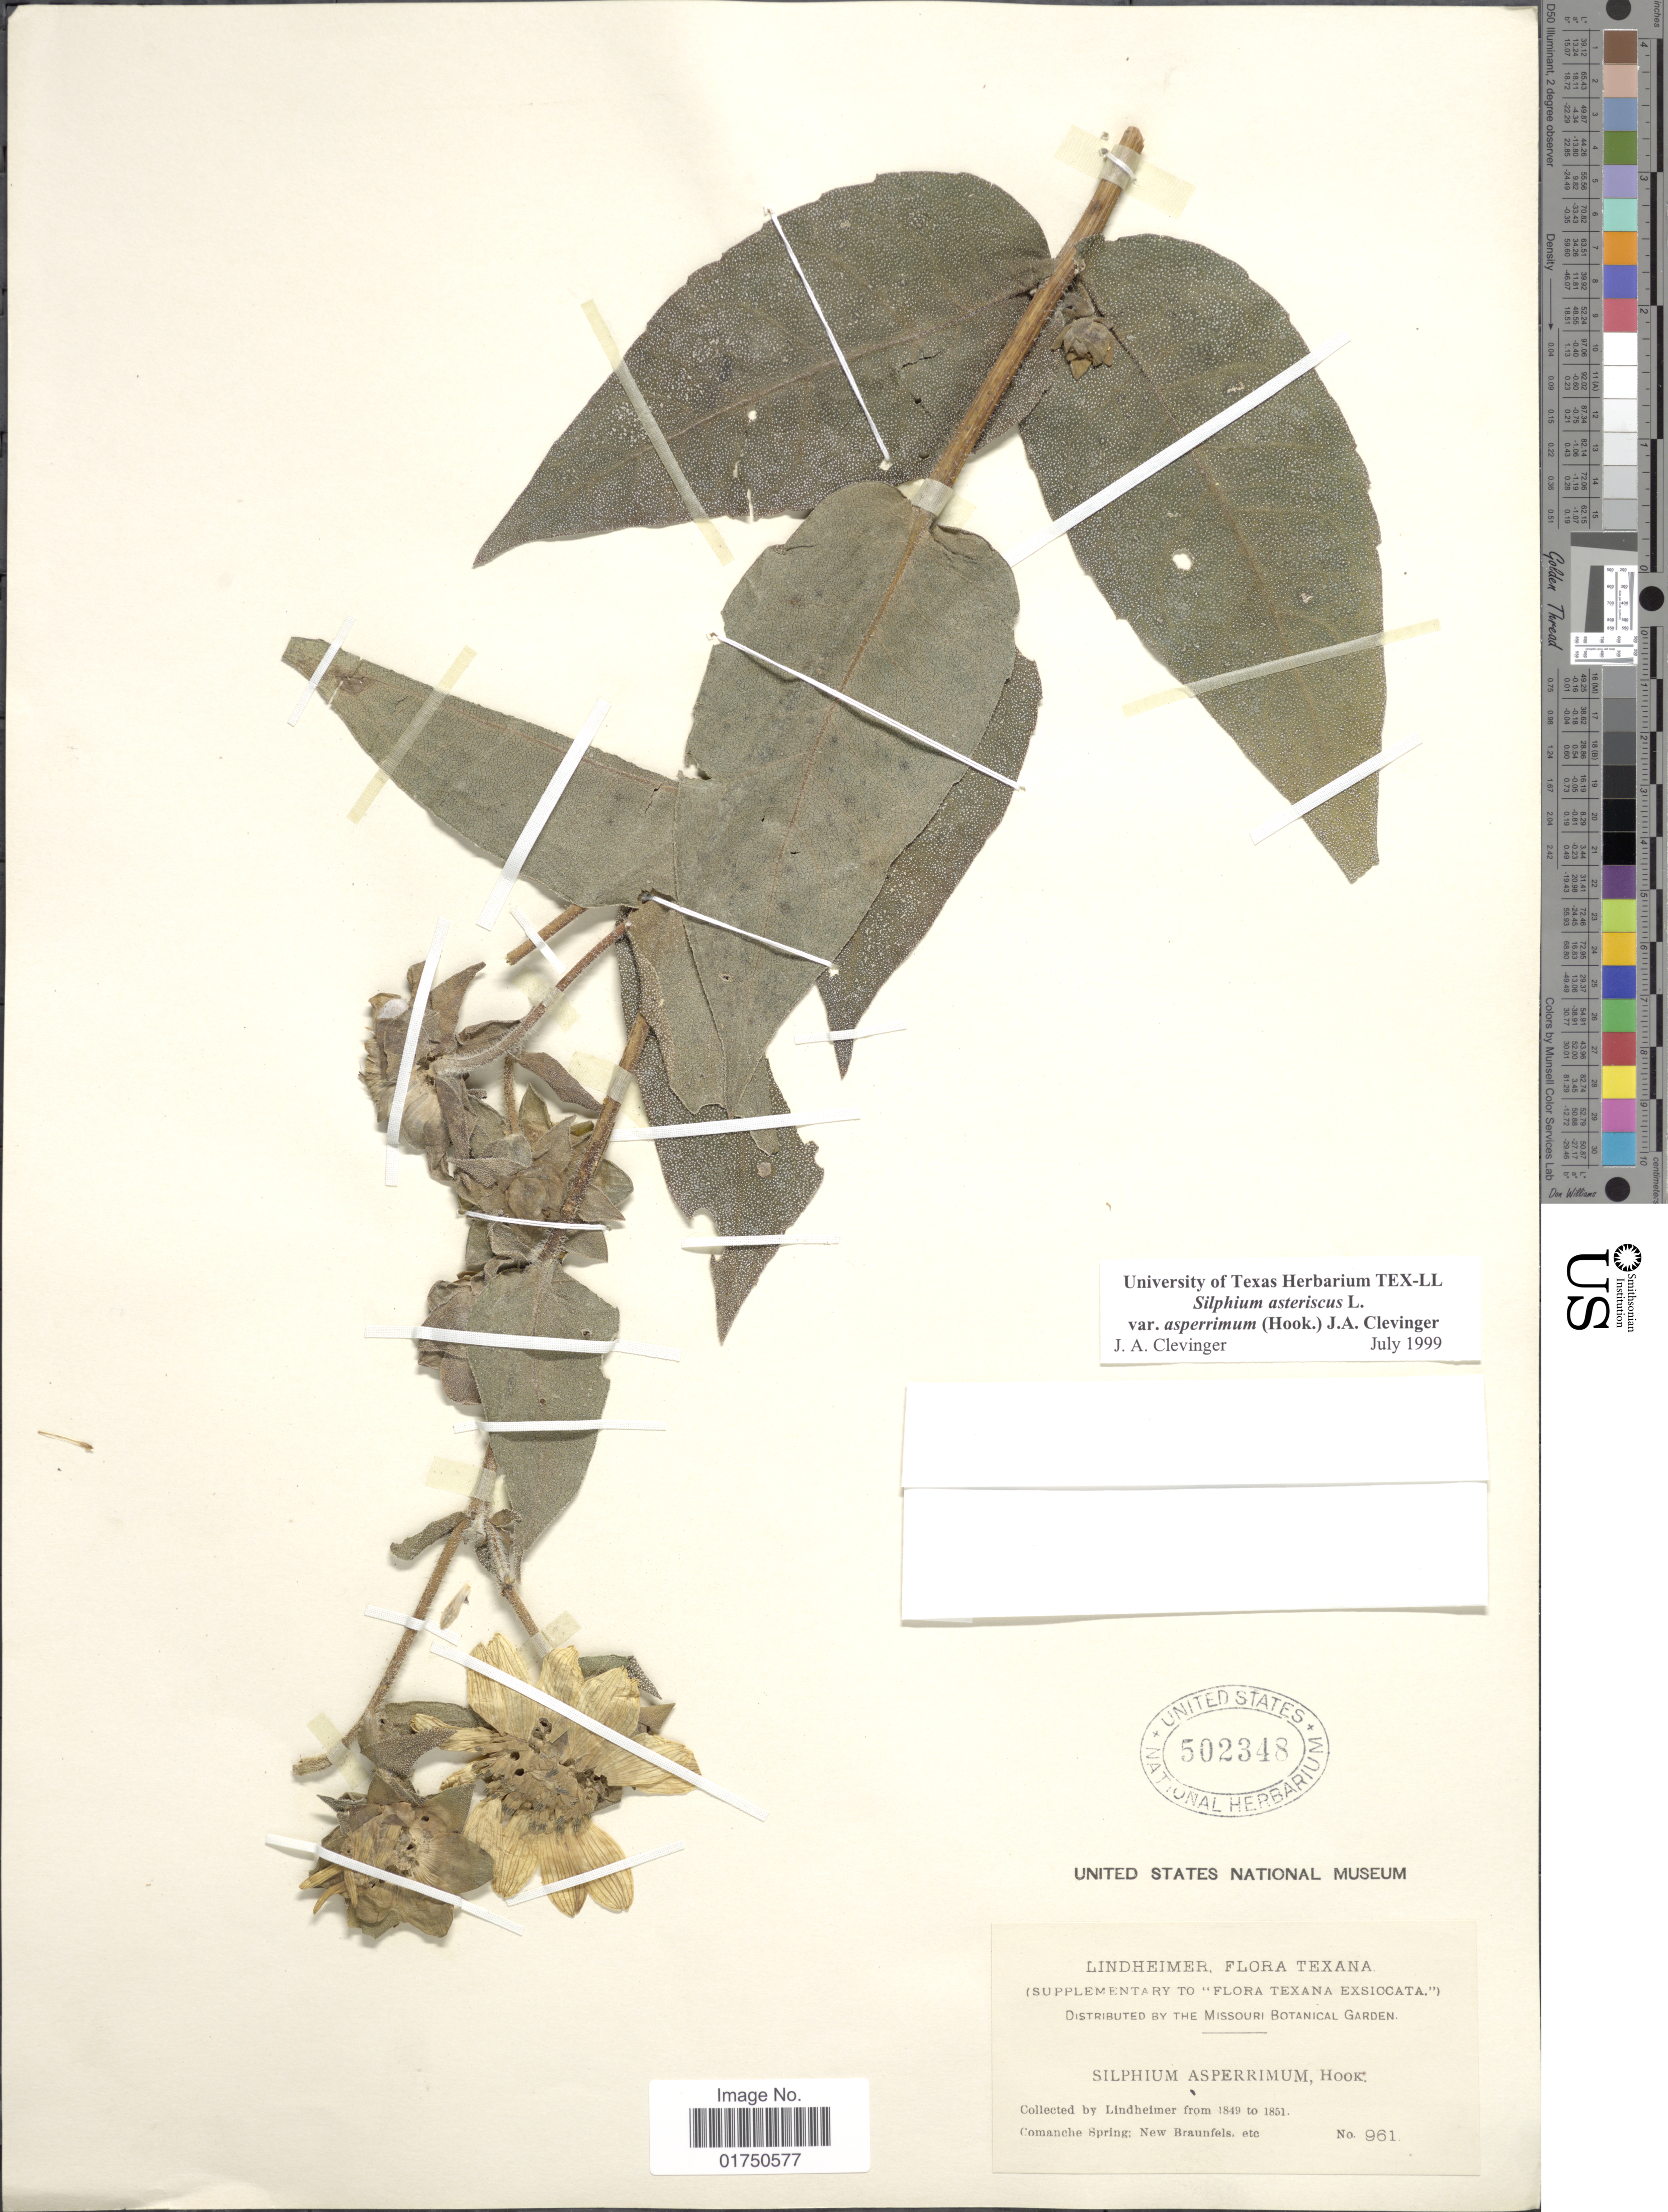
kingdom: Plantae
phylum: Tracheophyta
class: Magnoliopsida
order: Asterales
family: Asteraceae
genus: Silphium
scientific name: Silphium asteriscus var. asperrimum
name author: (Hook.) Clevinger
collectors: -. Lindheimer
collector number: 961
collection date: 1849/1851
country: United States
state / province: Texas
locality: Texana. Comanche Spring: New Braunfels, etc.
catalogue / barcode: US 502348